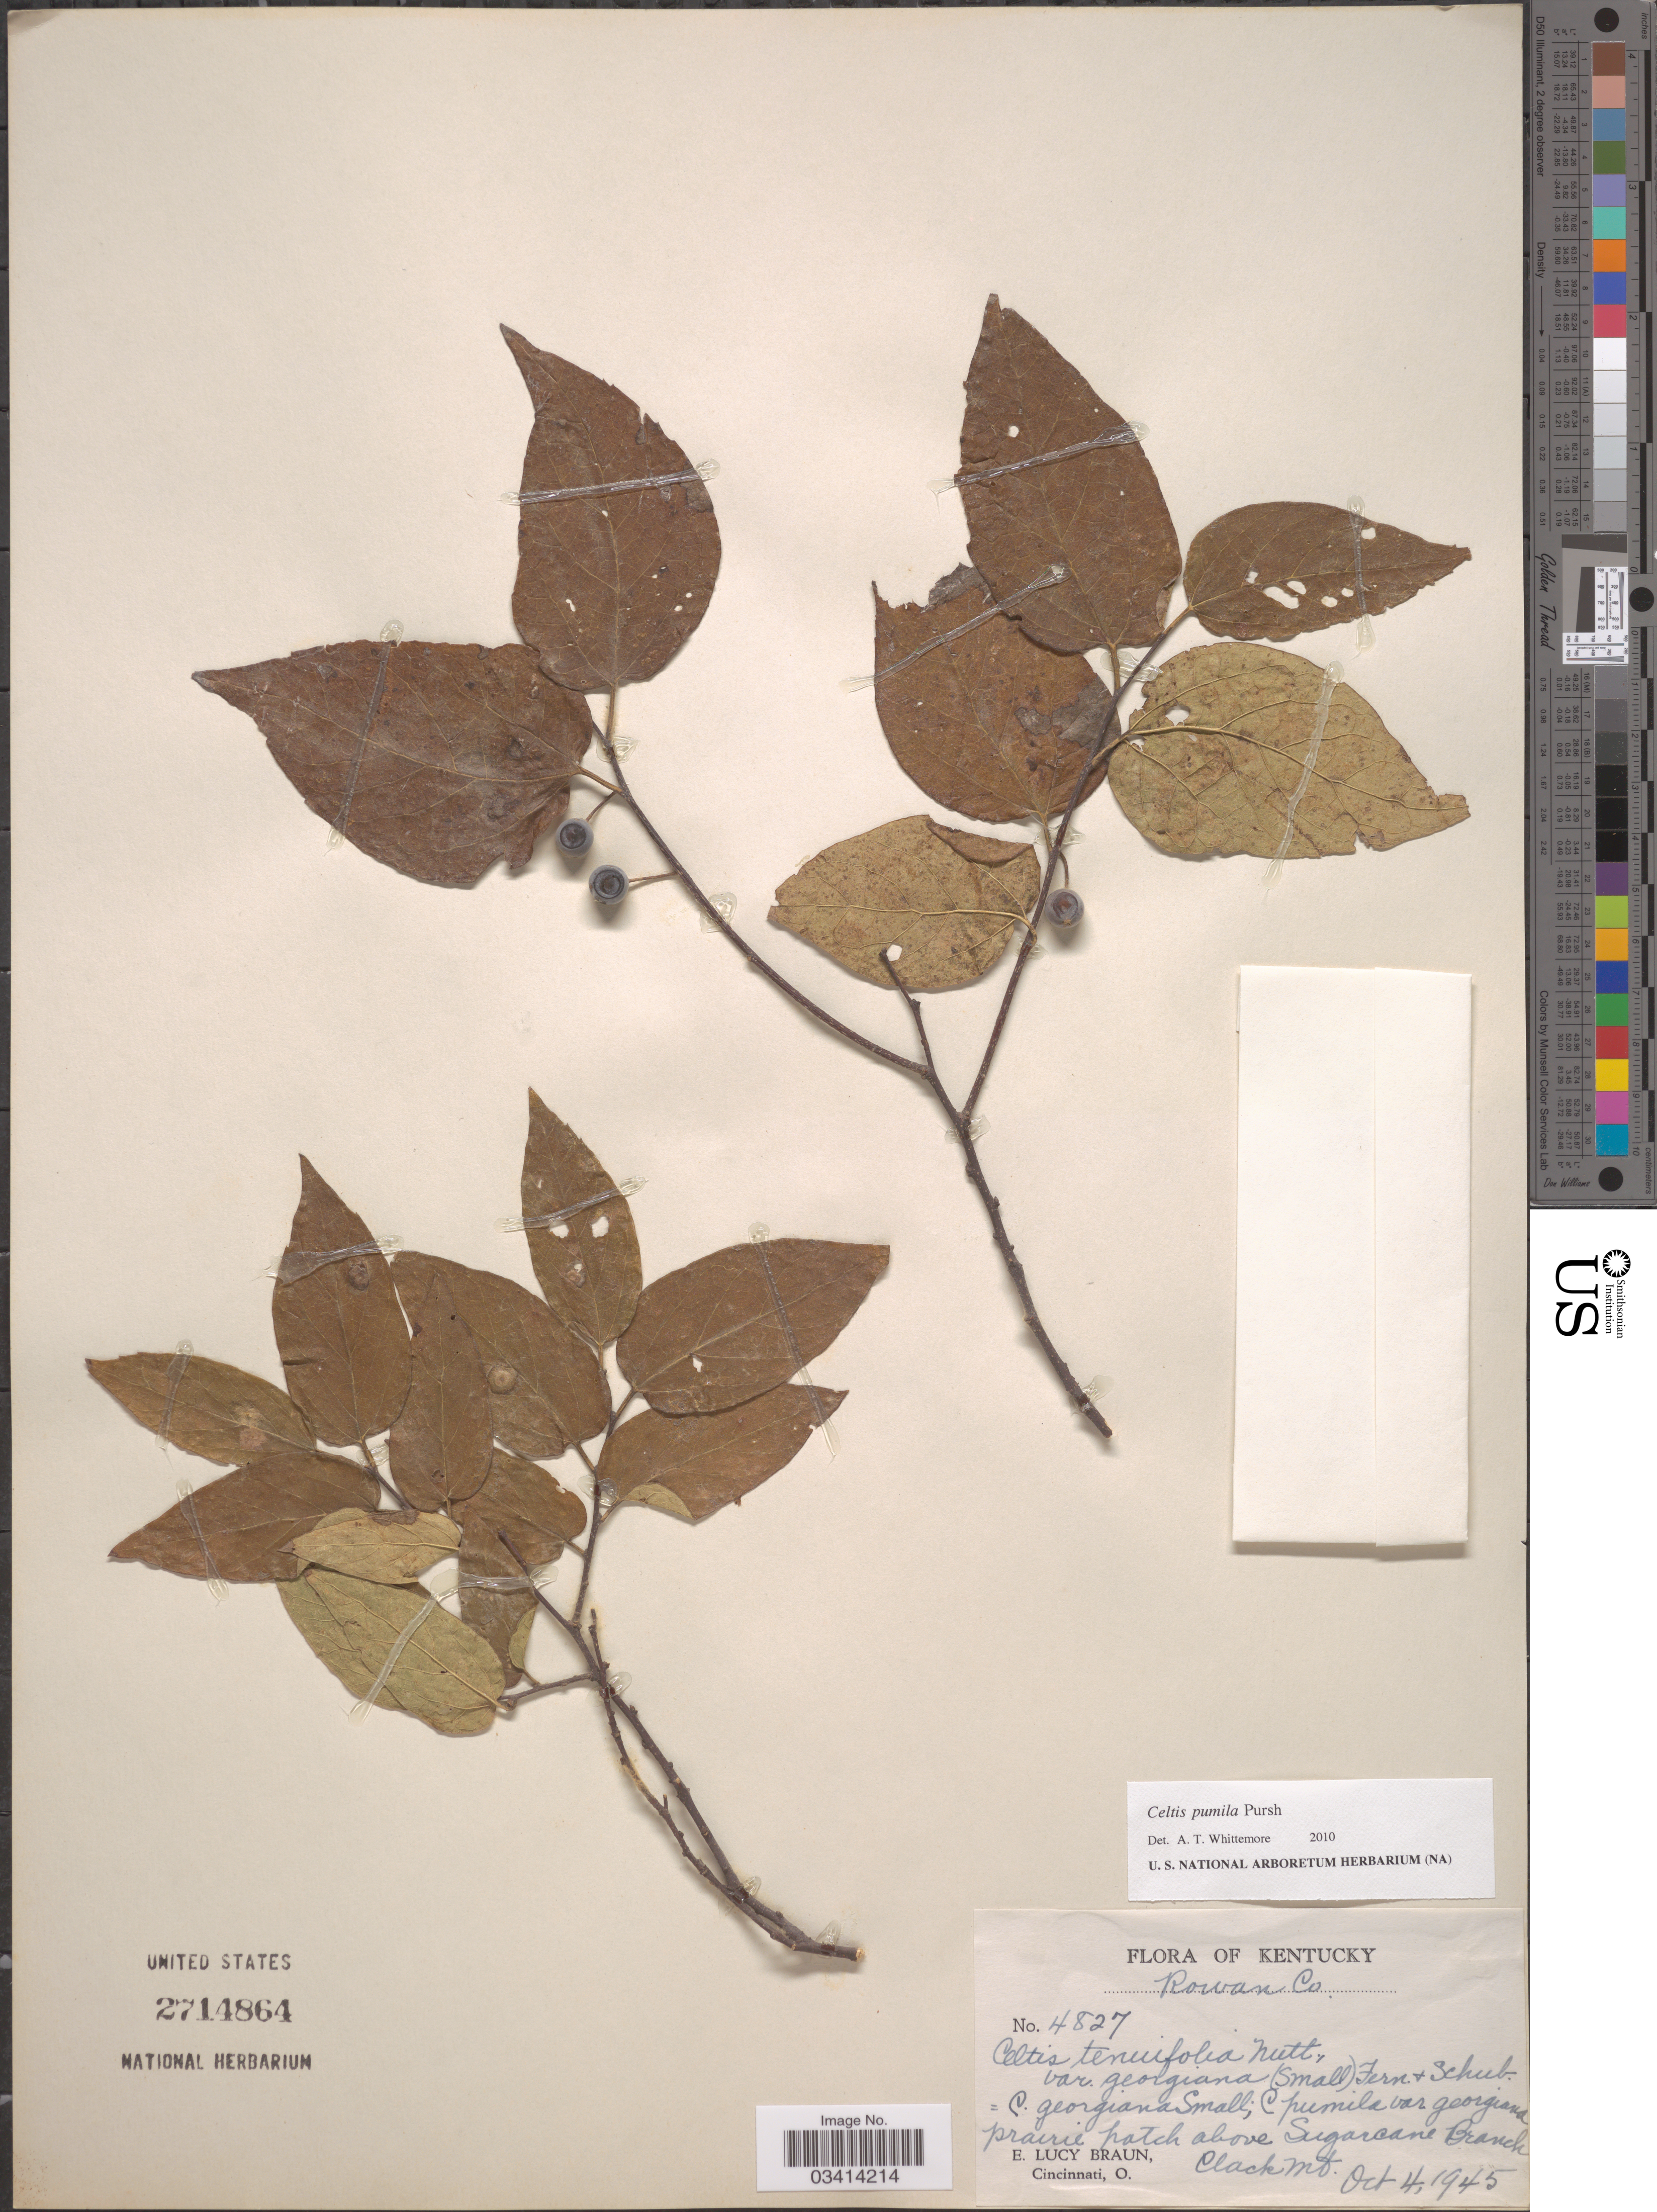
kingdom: Plantae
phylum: Tracheophyta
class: Magnoliopsida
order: Rosales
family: Cannabaceae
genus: Celtis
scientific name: Celtis pumila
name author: Pursh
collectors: E. L. Braun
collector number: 4827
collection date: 1945-10-04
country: United States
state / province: Kentucky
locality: Rowan Co. Prairie patch above Sugarcane Branch, Clack Mt.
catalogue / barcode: US 2714864